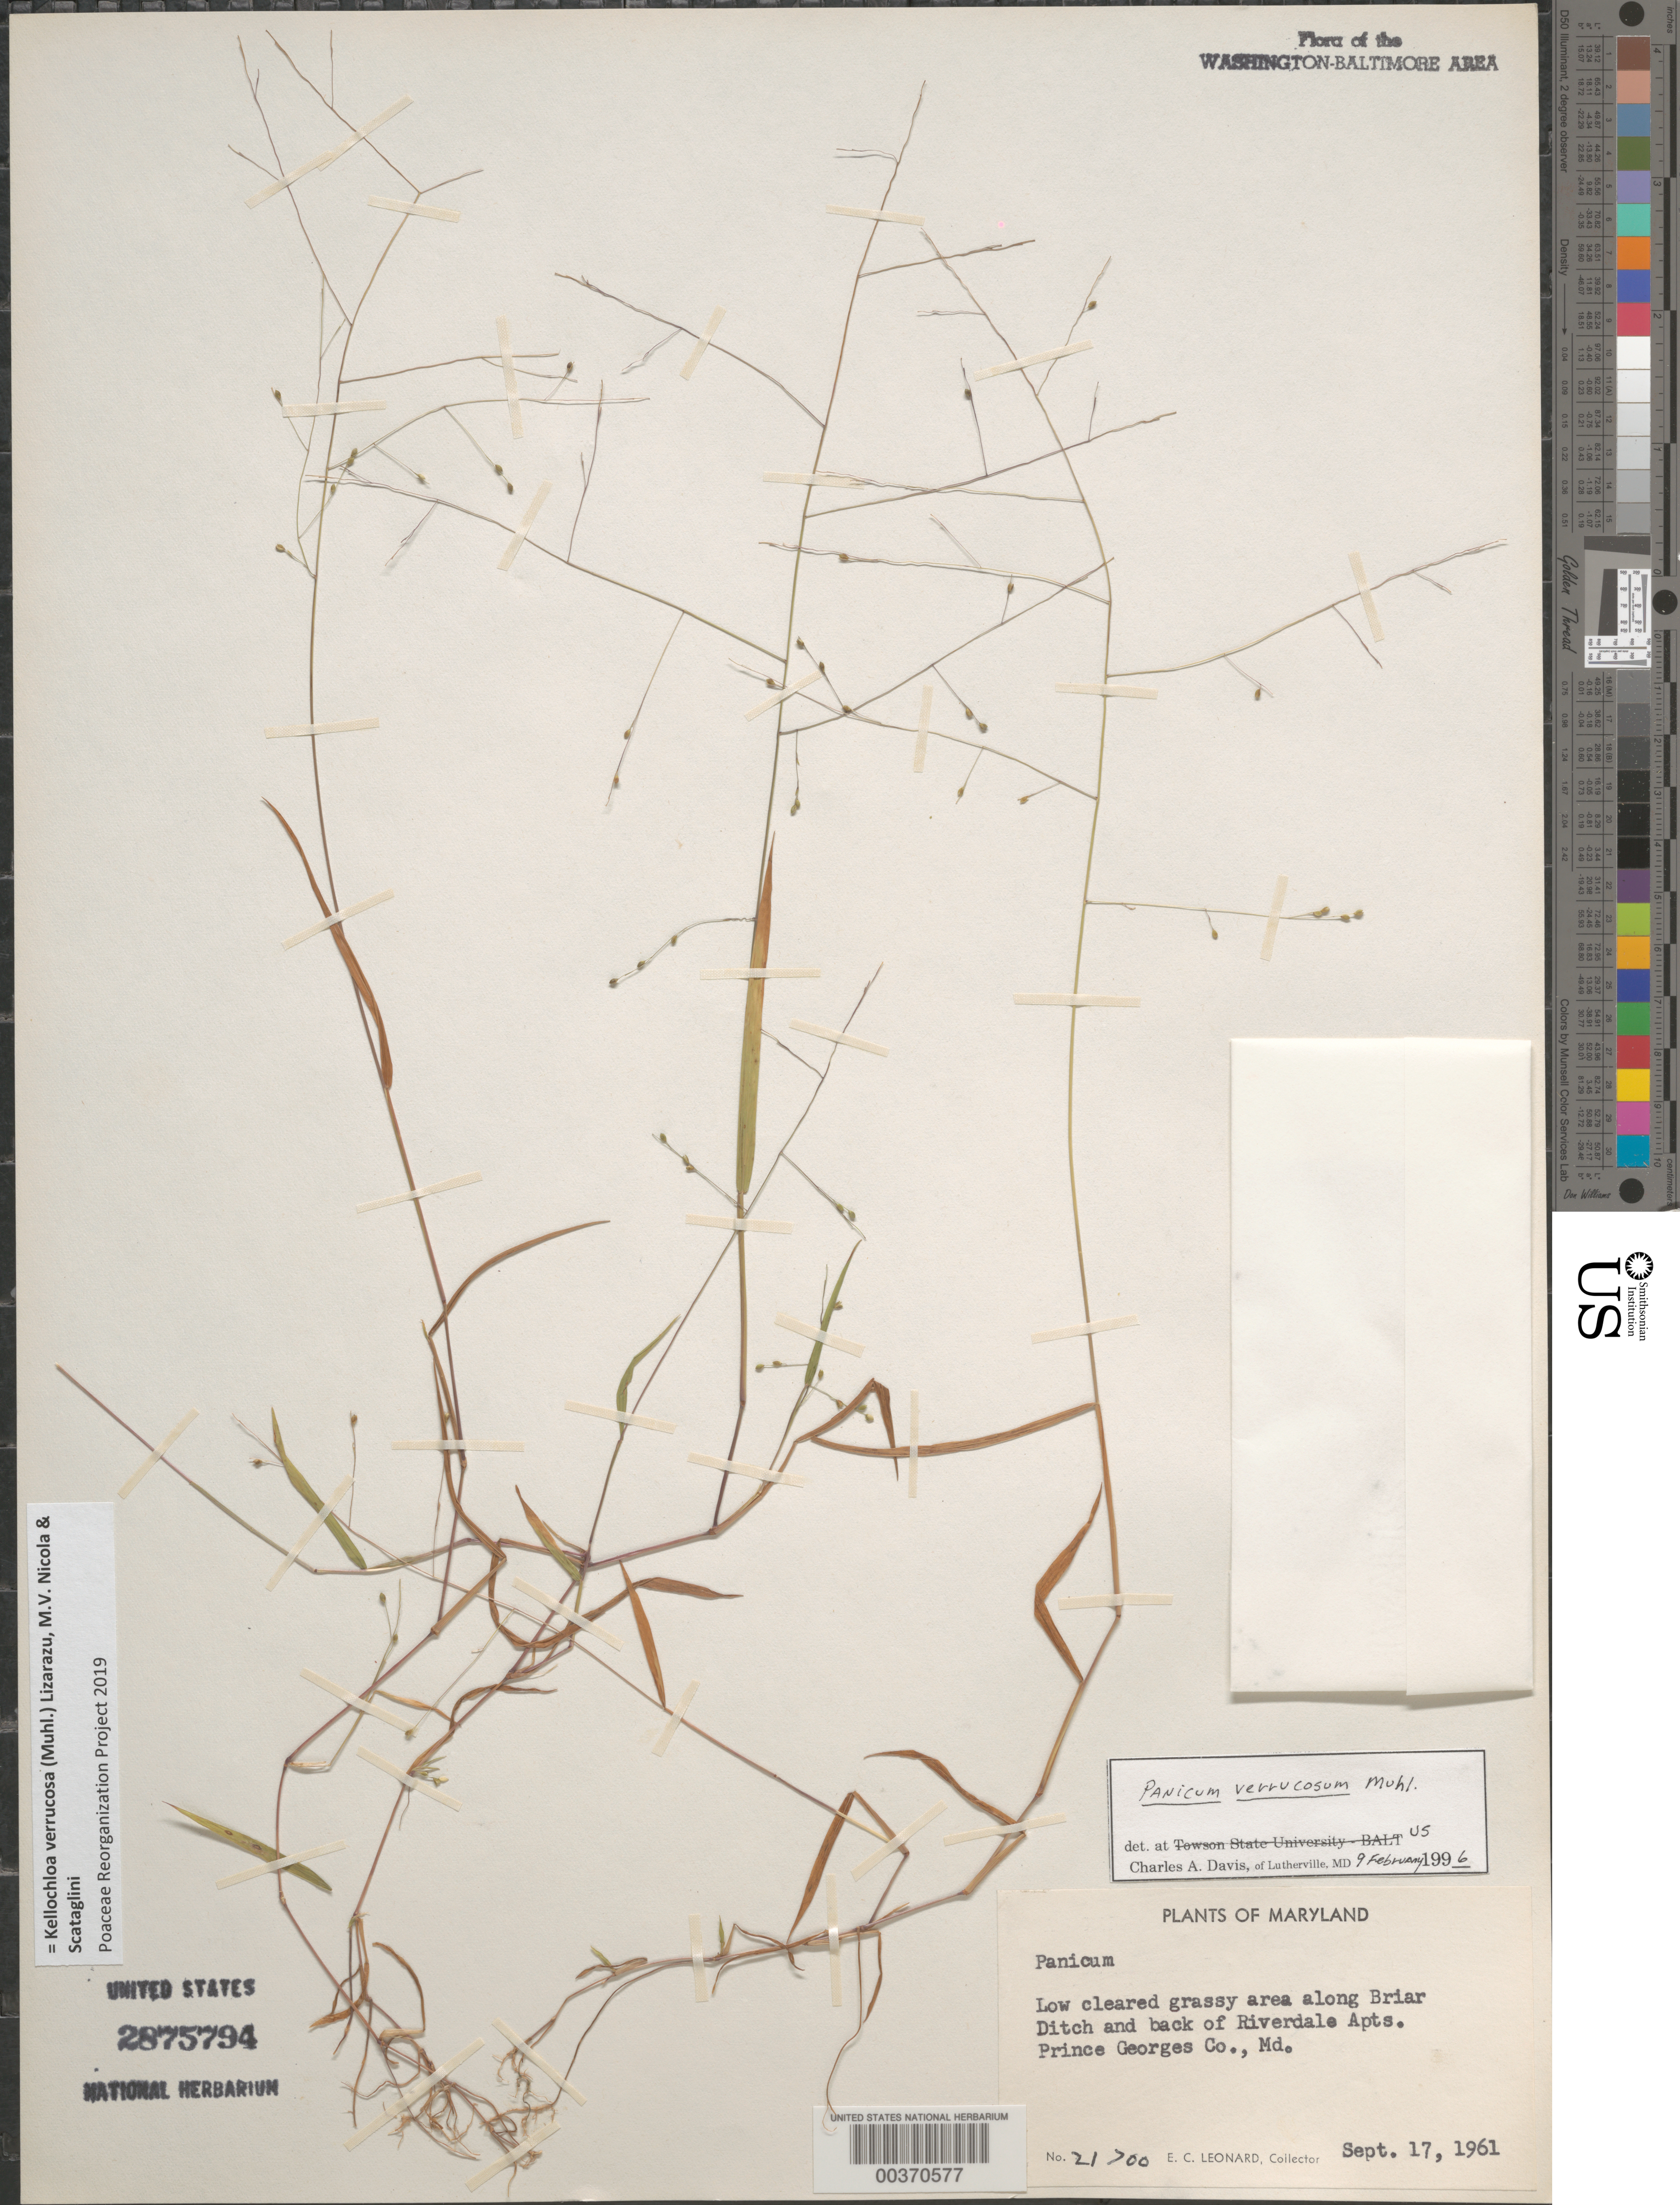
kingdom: Plantae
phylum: Tracheophyta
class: Liliopsida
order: Poales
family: Poaceae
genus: Panicum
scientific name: Panicum verrucosum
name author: Muhl.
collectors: E. C. Leonard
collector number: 21700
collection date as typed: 17 Sep 1961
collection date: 1961-09-17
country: United States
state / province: Maryland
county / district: Prince George's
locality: Briar Ditch, Riverdale Apartments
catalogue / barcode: US 2875794